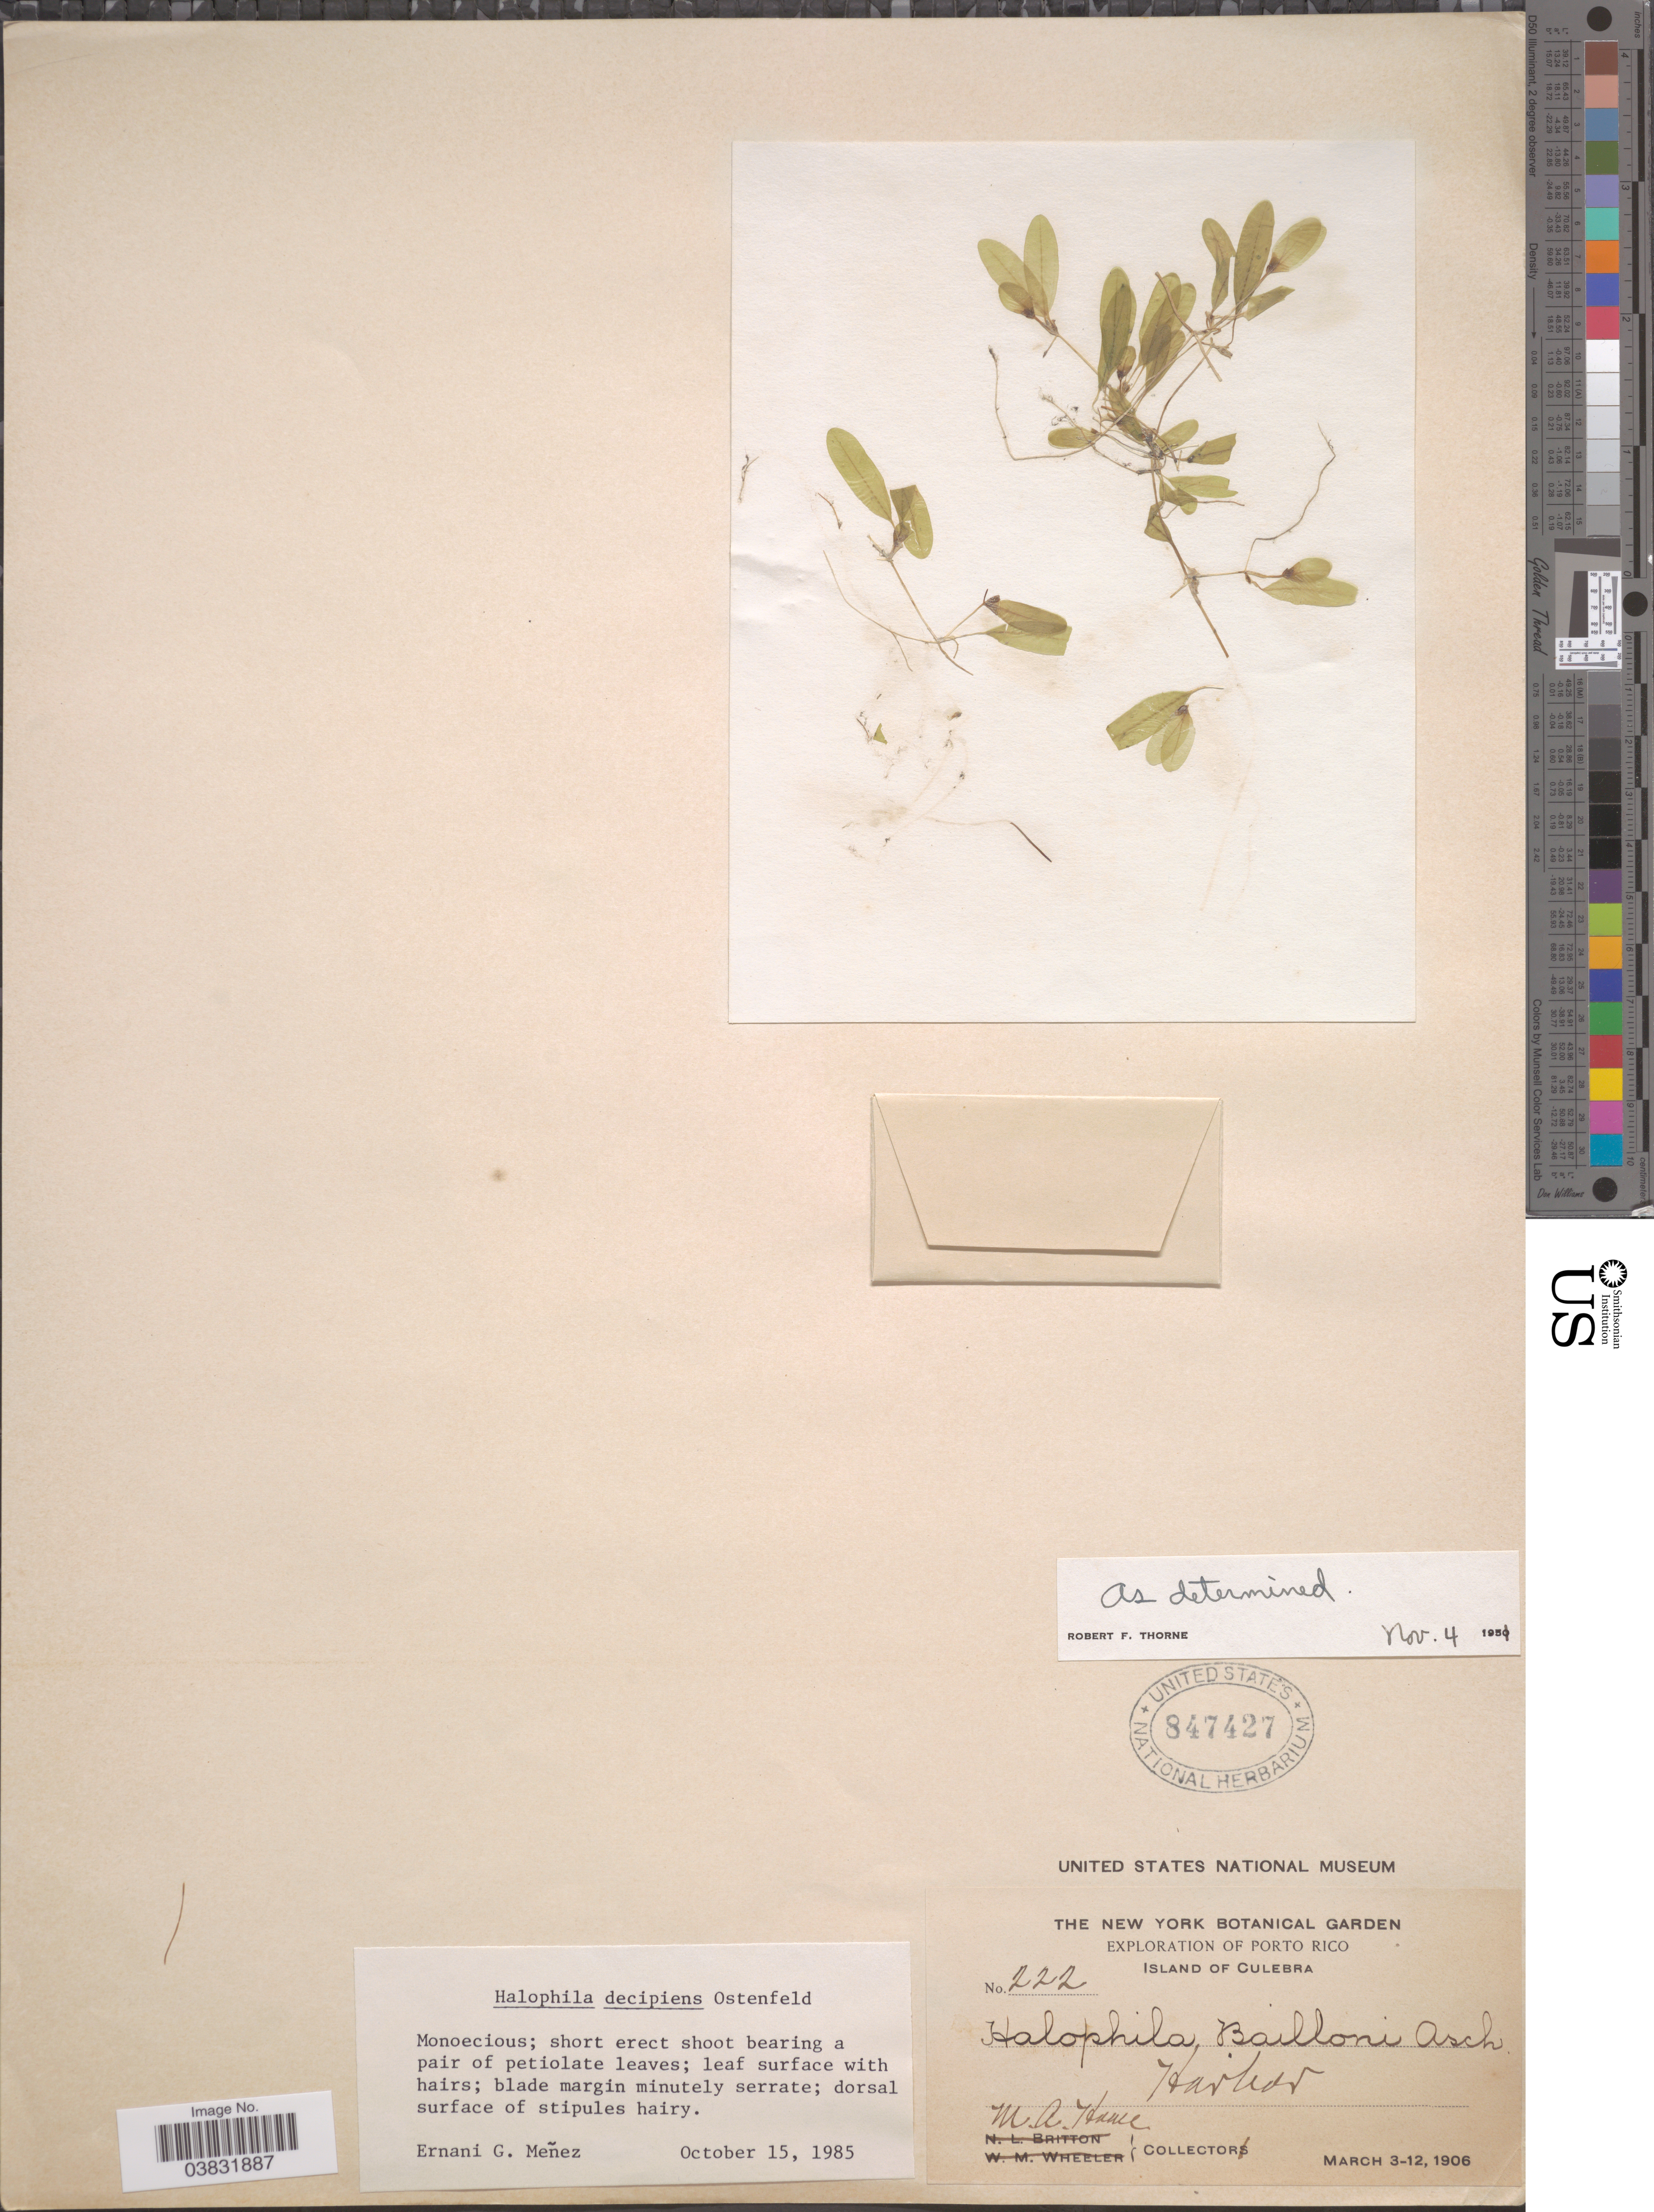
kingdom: Plantae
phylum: Tracheophyta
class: Liliopsida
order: Alismatales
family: Hydrocharitaceae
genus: Halophila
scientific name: Halophila decipiens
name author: Ostenf.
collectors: M. A. Howe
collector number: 222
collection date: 1906-03-03/1906-03-12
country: Puerto Rico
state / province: Culebra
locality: Island of Culebra. Harbor.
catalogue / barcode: US 847427